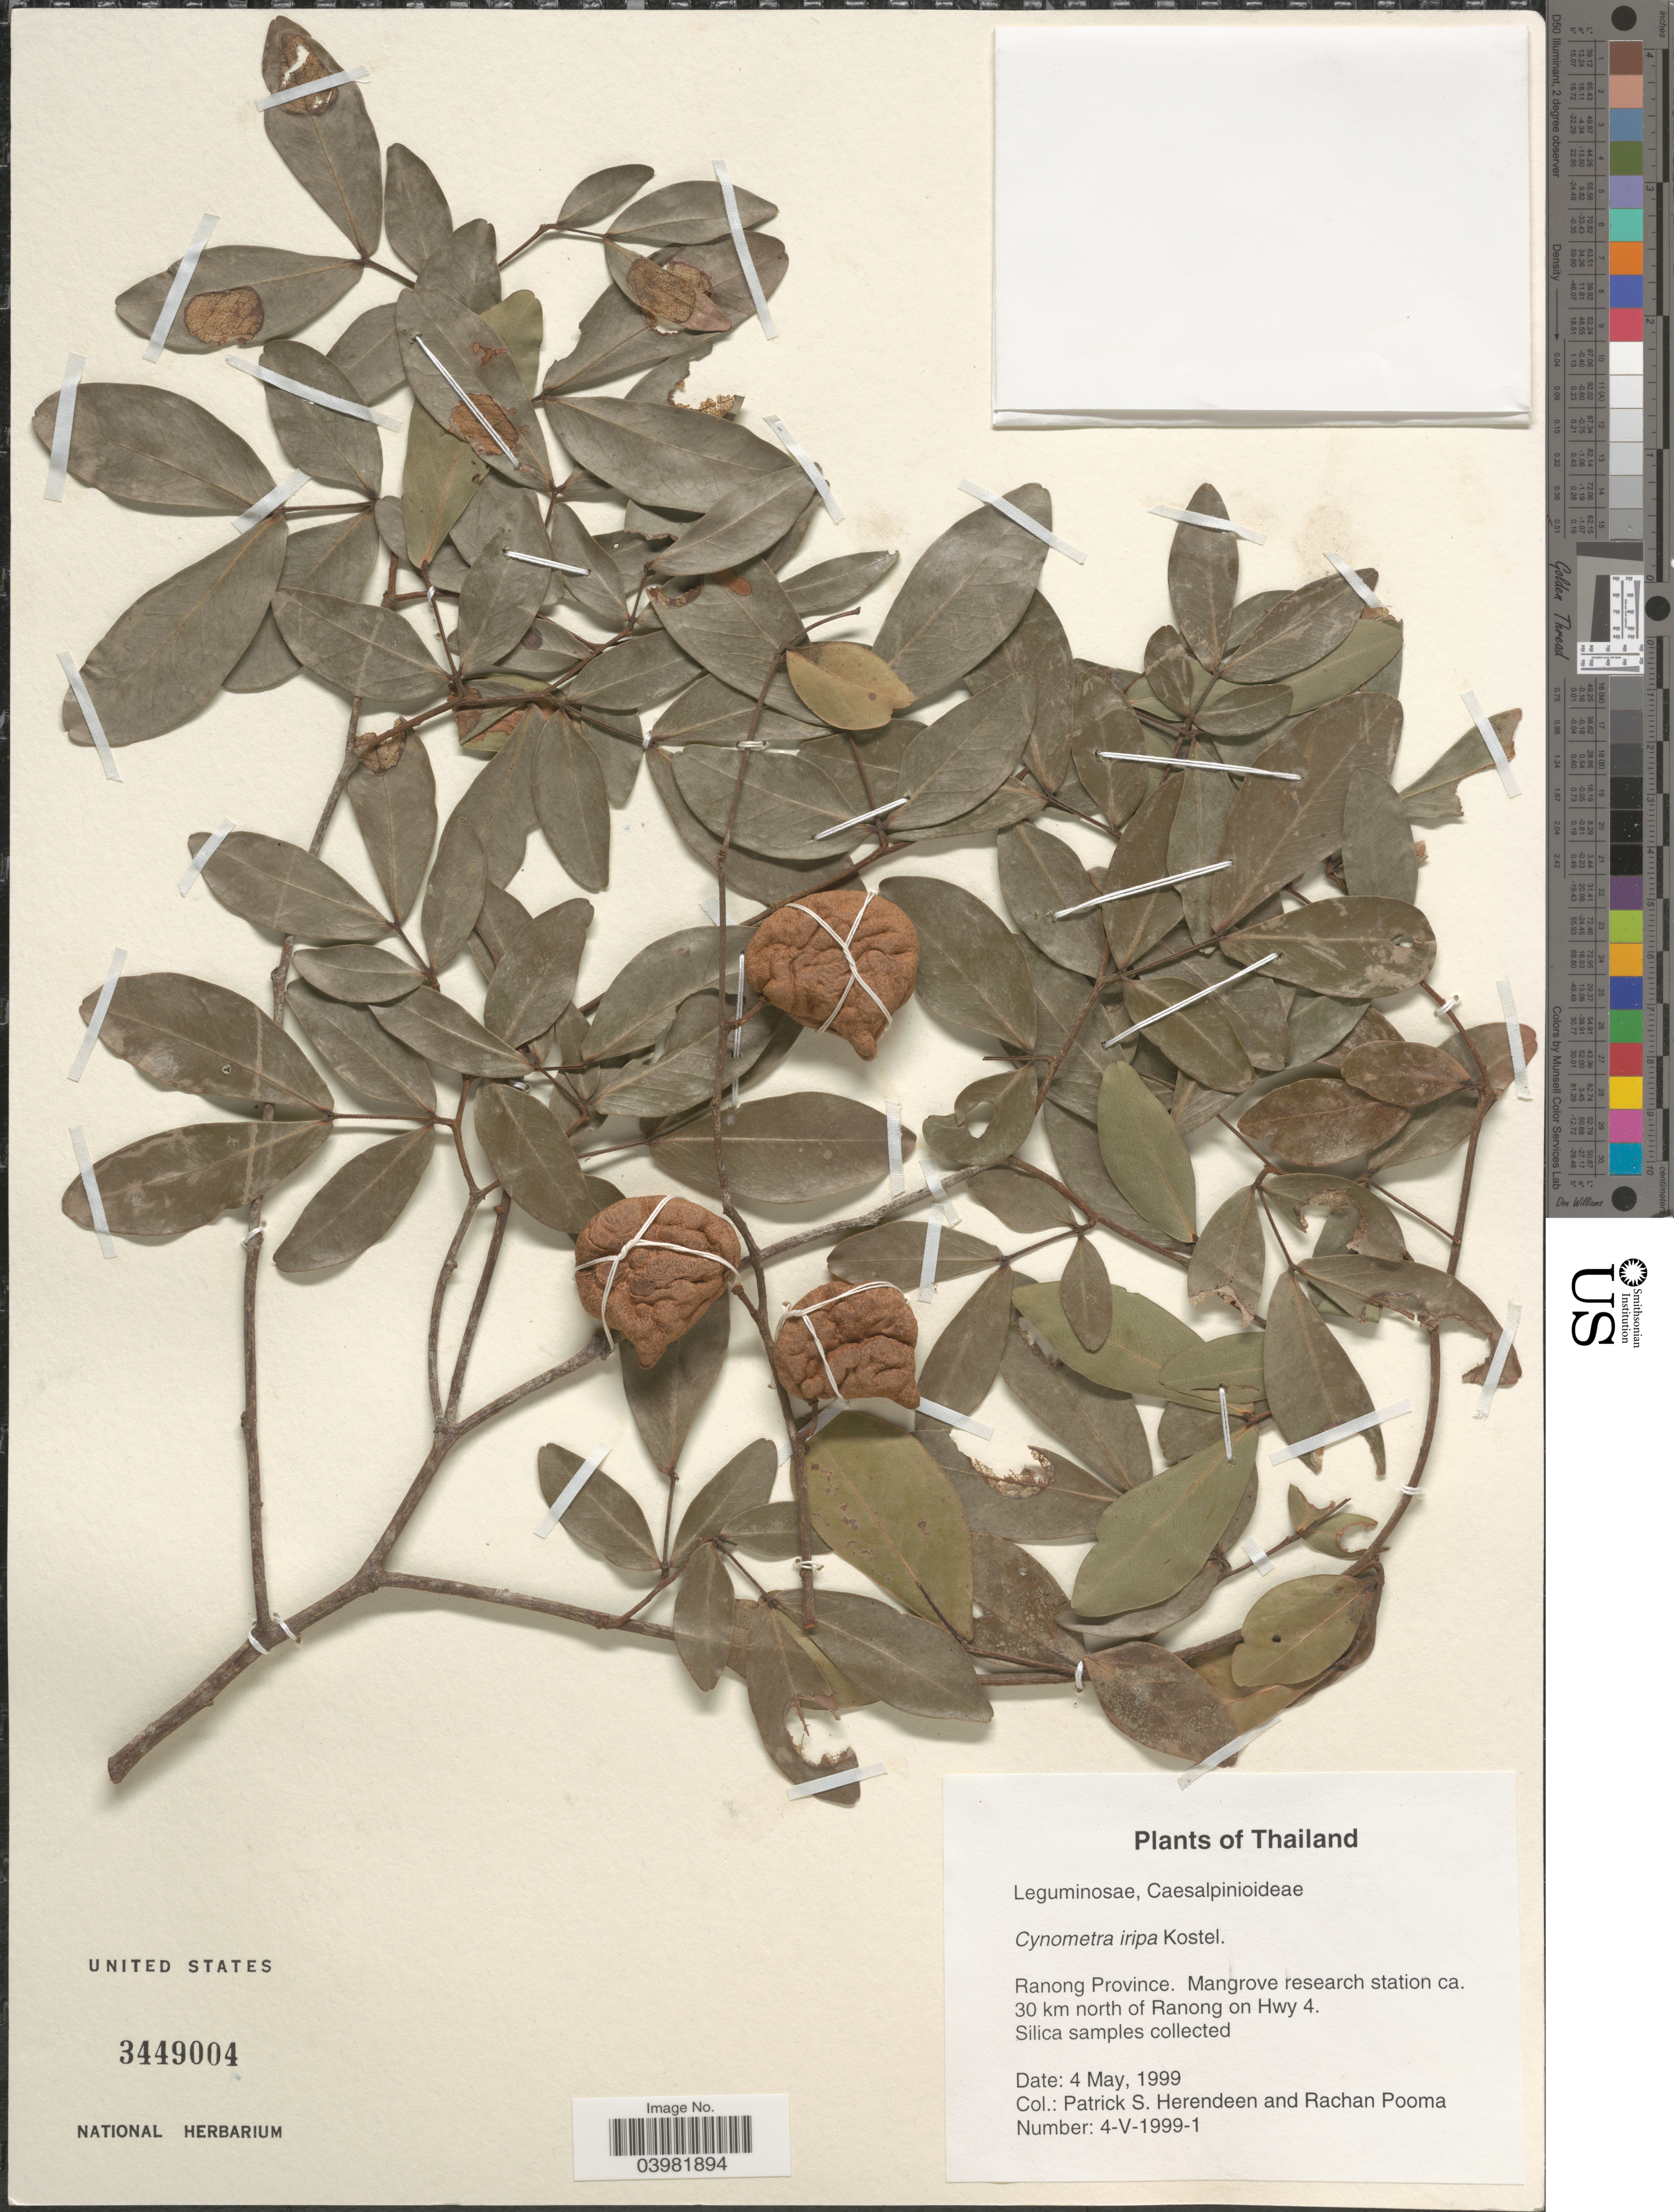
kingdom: Plantae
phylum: Tracheophyta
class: Magnoliopsida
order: Fabales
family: Fabaceae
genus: Cynometra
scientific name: Cynometra iripa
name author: Kostel.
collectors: P. S. Herendeen & R. Pooma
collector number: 4-V-1999-1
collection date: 1999-05-04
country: Thailand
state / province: Ranong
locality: Mangrove research station ca. 30 km north of Ranong on Hwy 4.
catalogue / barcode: US 3449004